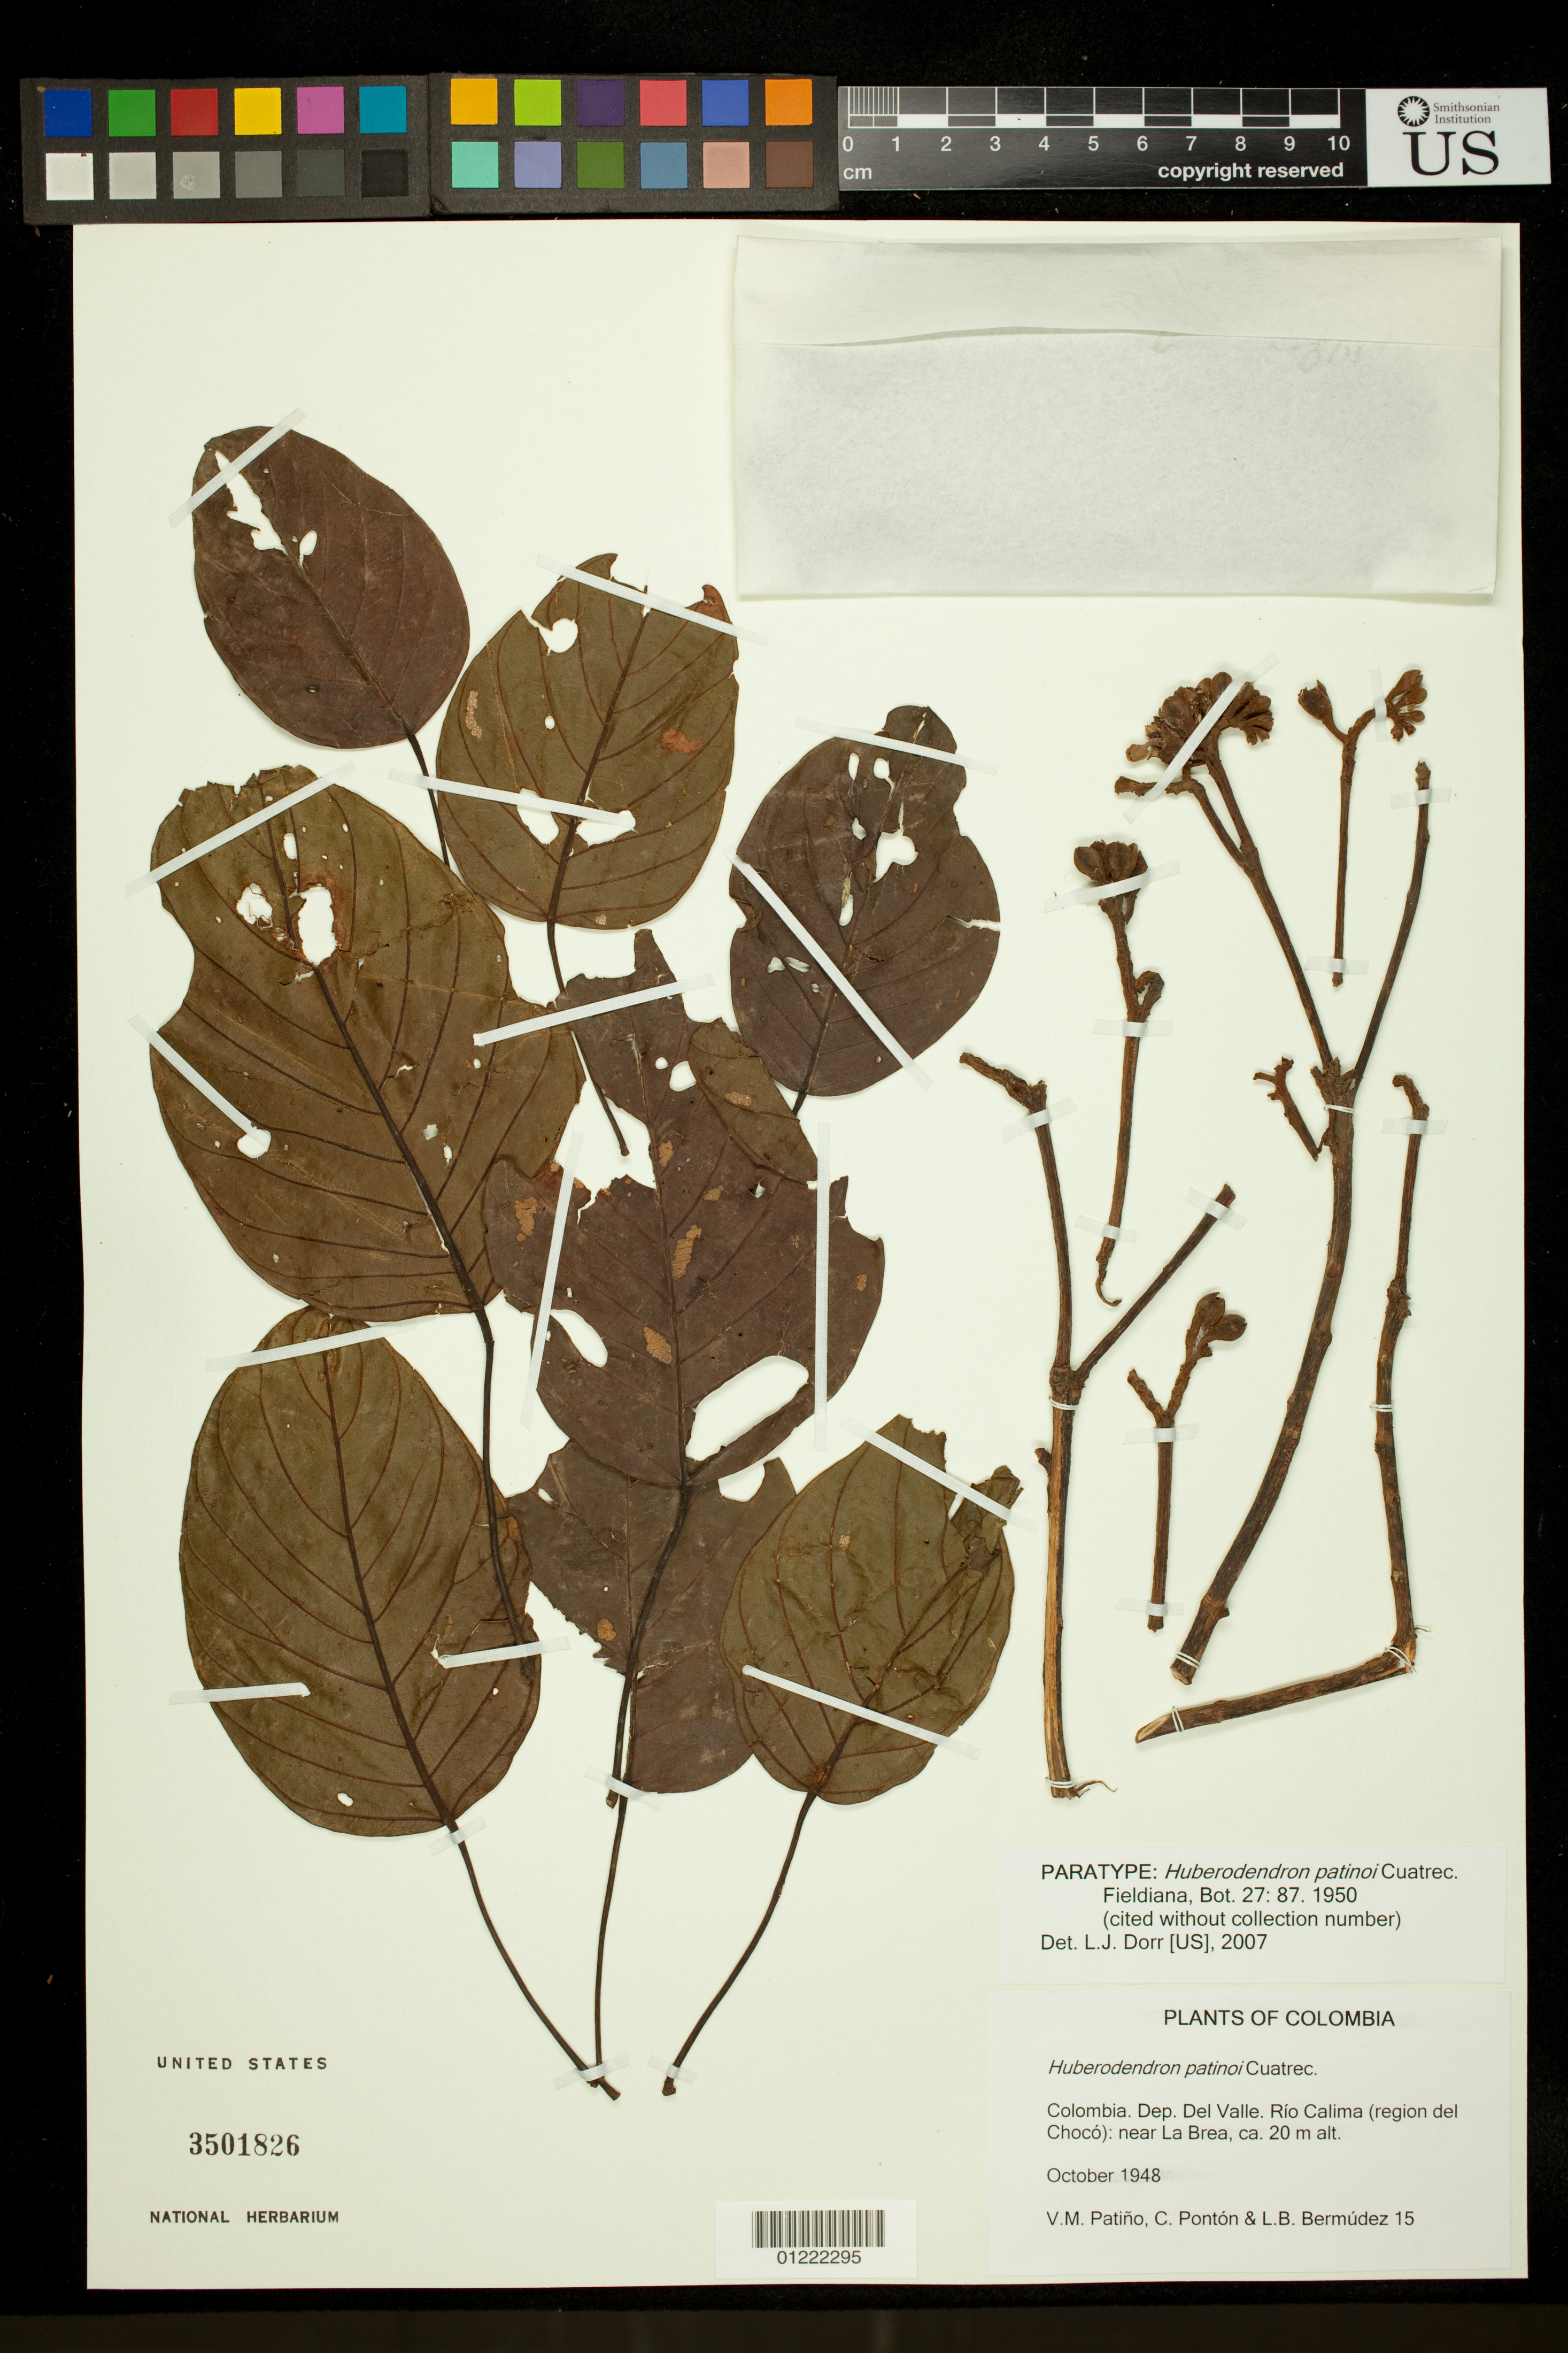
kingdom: Plantae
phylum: Tracheophyta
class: Magnoliopsida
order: Malvales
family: Malvaceae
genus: Huberodendron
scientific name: Huberodendron patinoi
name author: Cuatrec.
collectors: V. M. Patiño, C. Pontón & L. Bermúdez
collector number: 15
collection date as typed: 1948-10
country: Colombia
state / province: Valle del Cauca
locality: Dep. Del Valle. Río Calima, region del Chocó, near La Brea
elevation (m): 20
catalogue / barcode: US 3501826